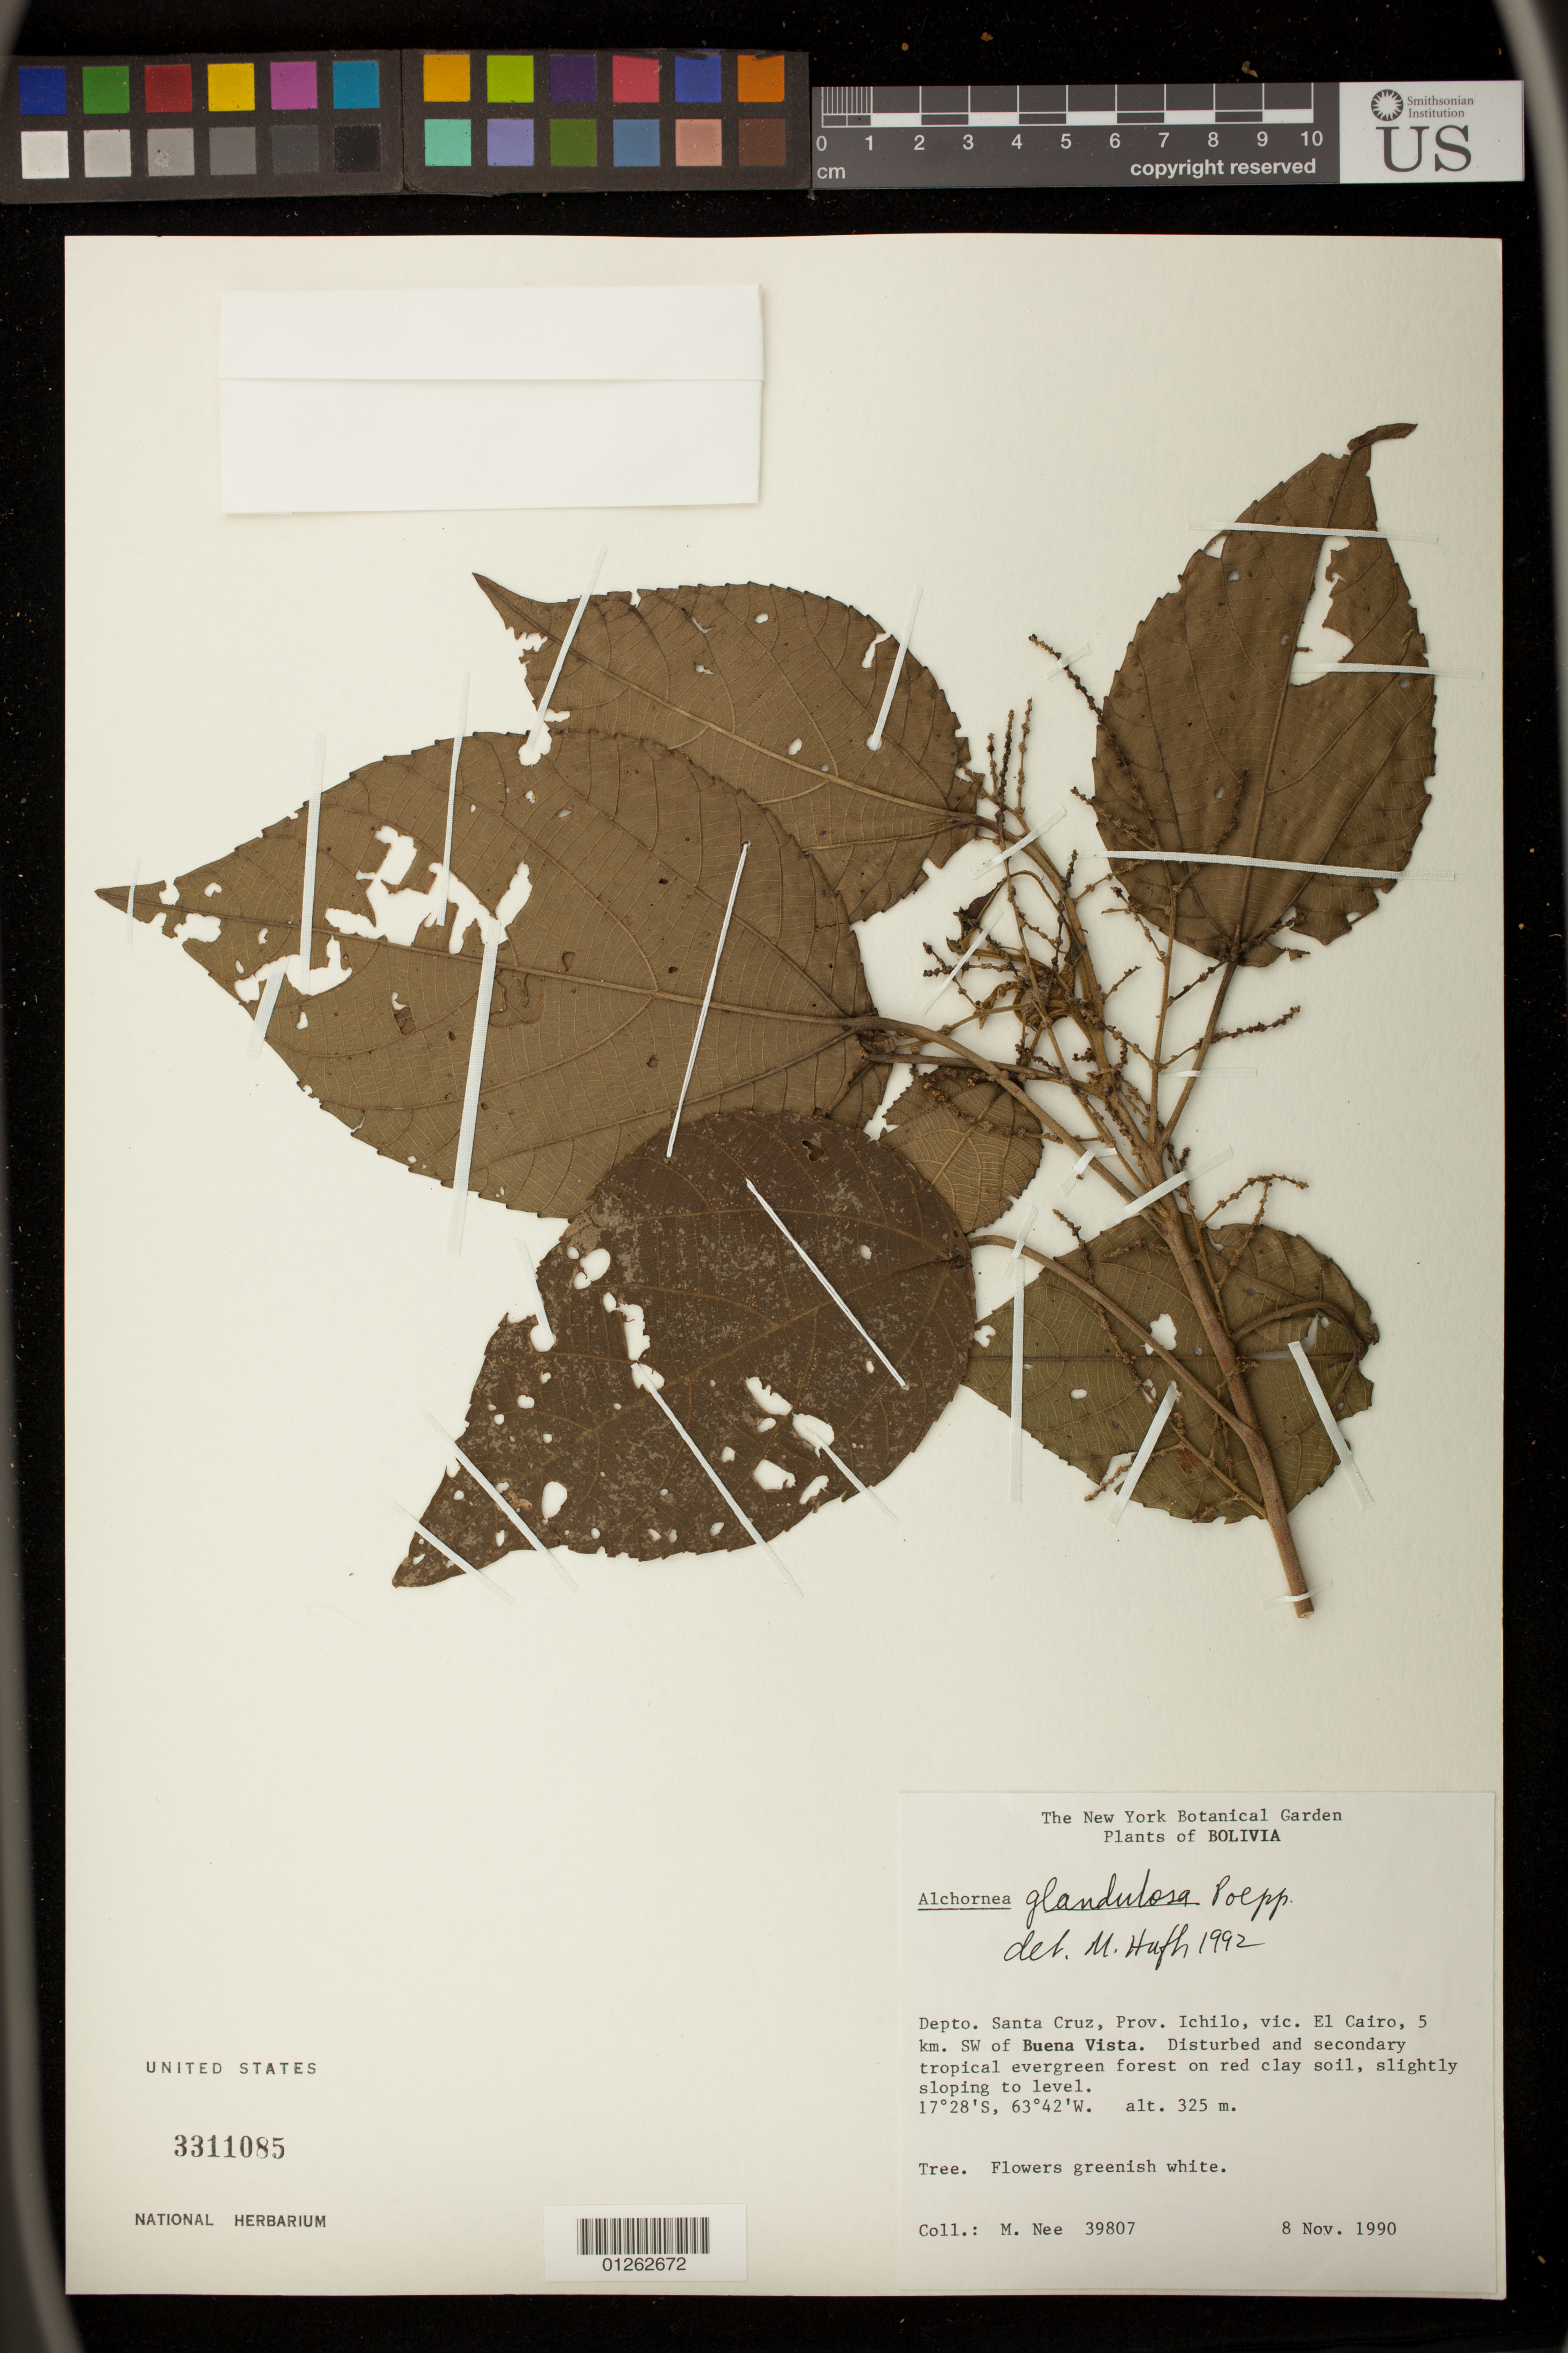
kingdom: Plantae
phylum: Tracheophyta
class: Magnoliopsida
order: Malpighiales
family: Euphorbiaceae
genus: Alchornea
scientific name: Alchornea glandulosa subsp. glandulosa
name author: Poepp.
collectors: M. Nee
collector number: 39807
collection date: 1990-11-08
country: Bolivia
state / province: Santa Cruz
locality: Prov. Ichilo, vic. El Cairo, 5 km. SW of Buena Vista,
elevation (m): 325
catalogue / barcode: US 3311085